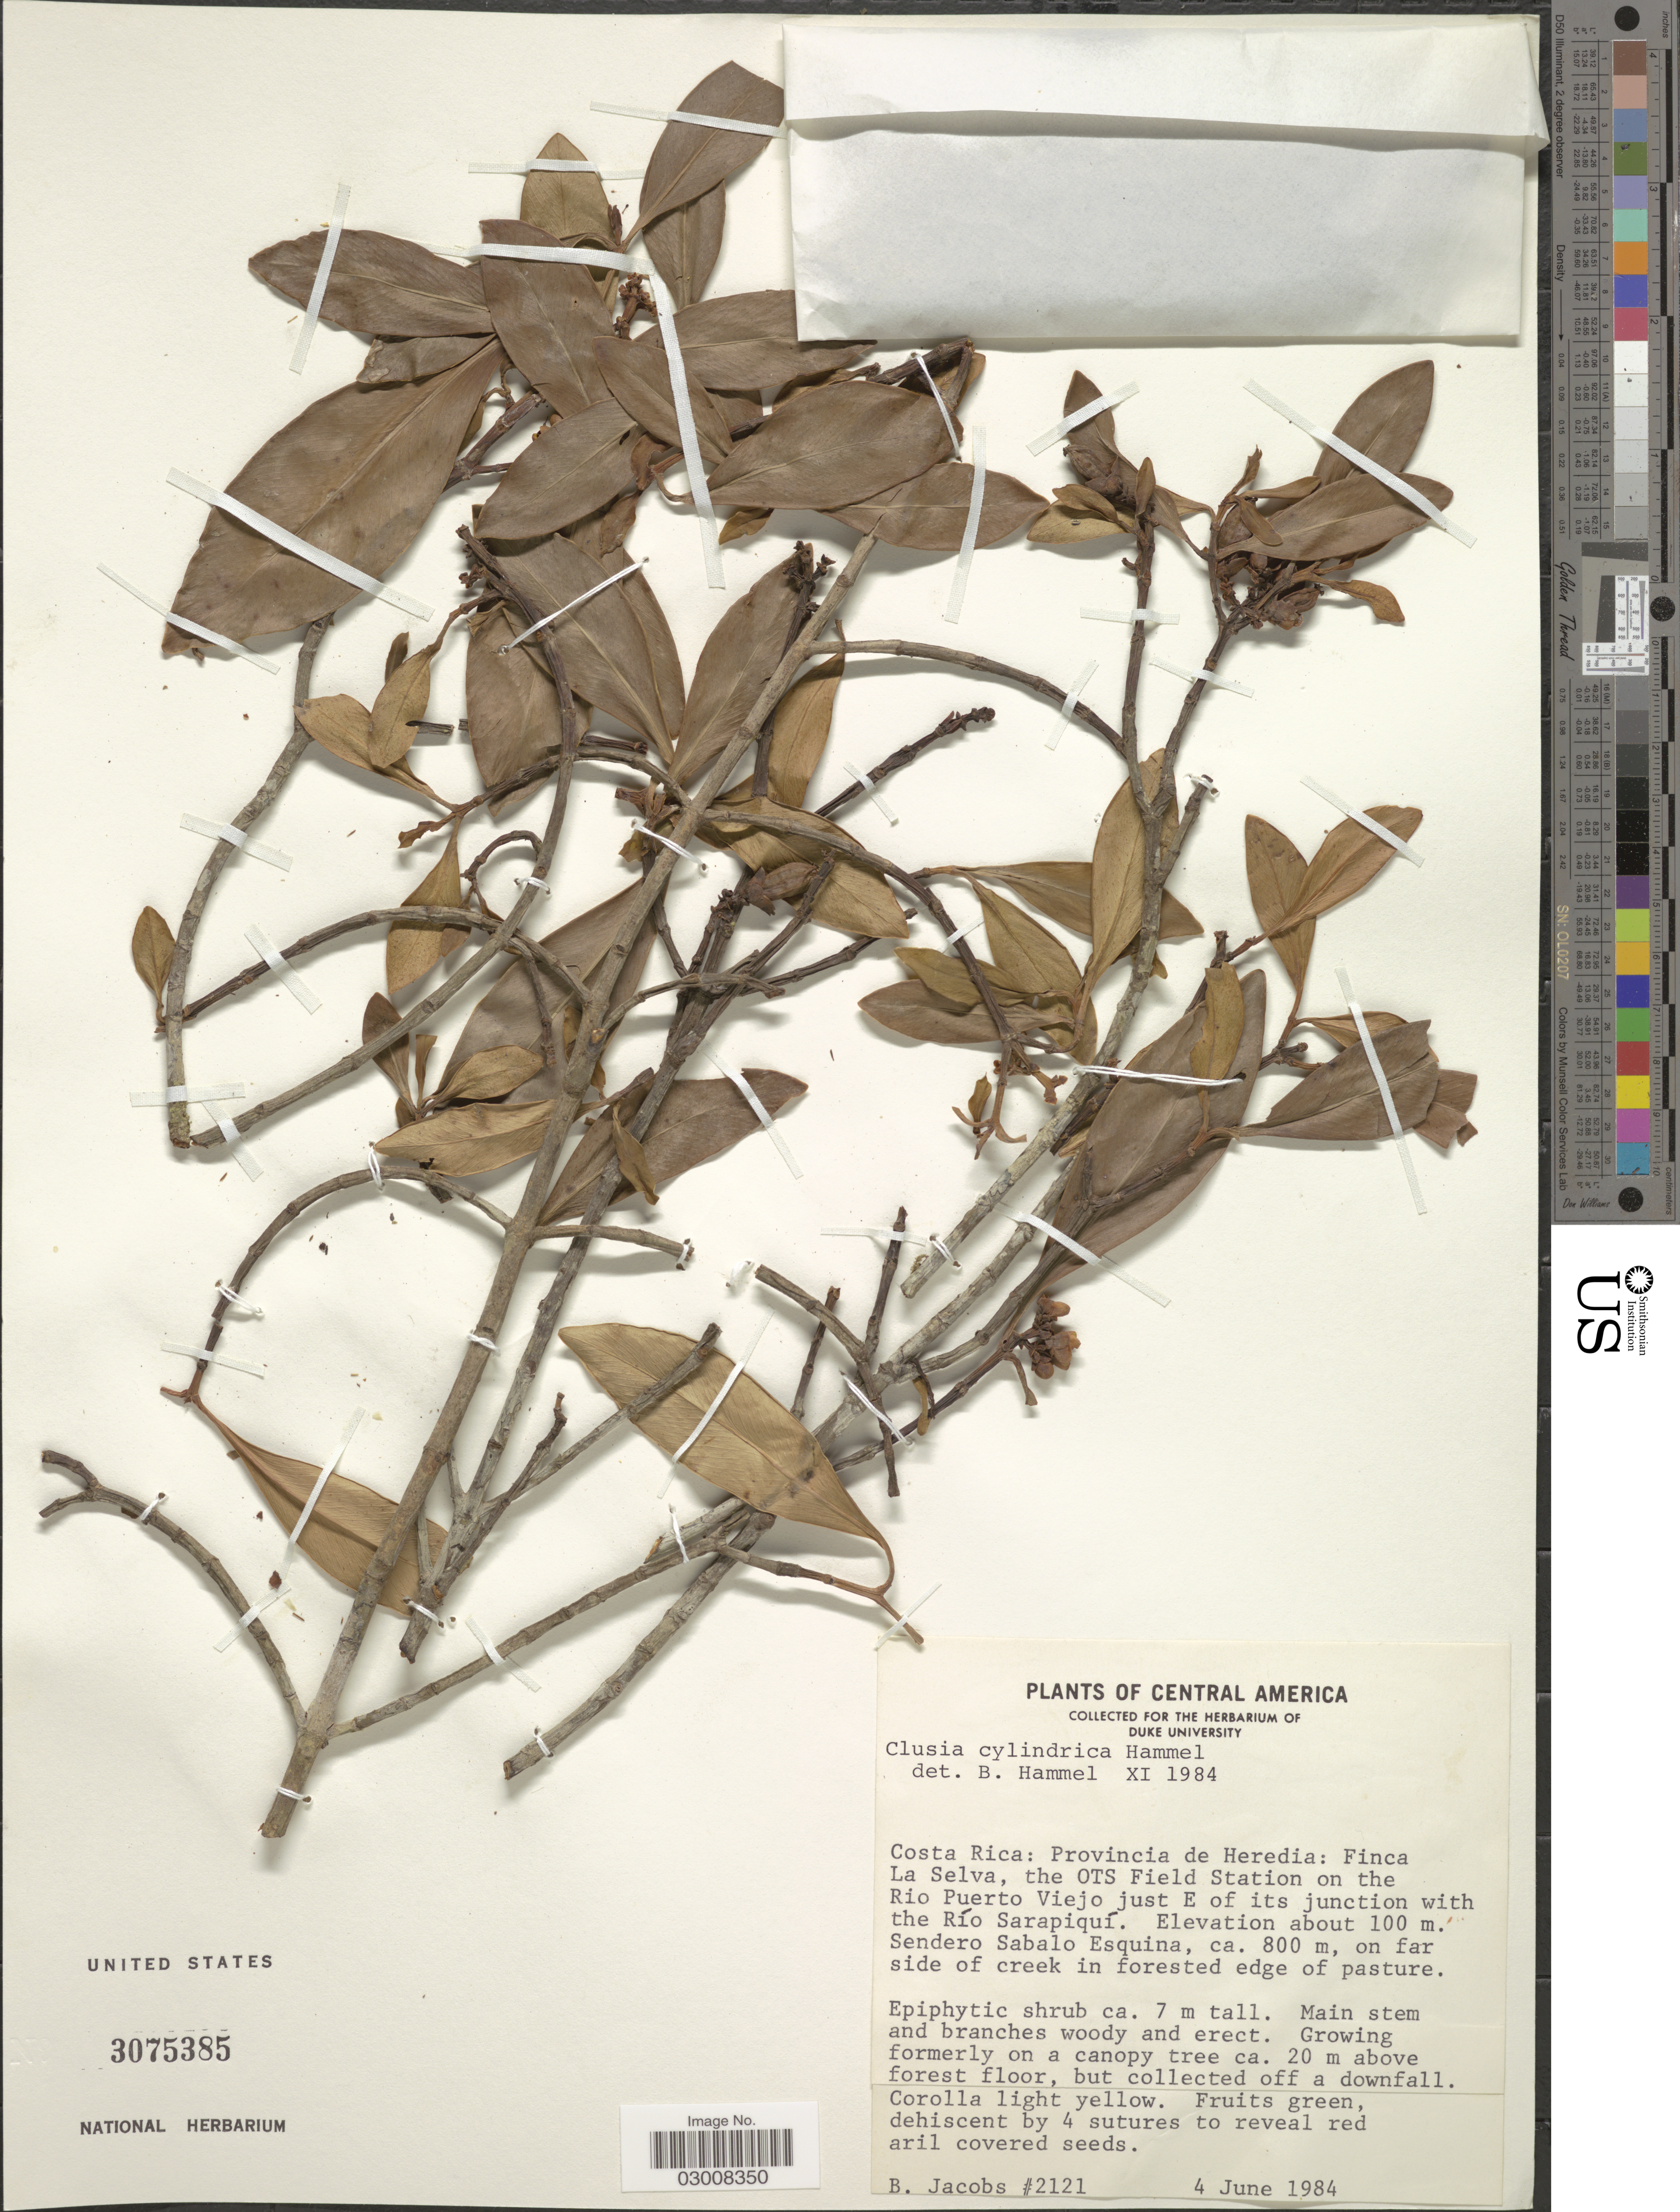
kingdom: Plantae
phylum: Tracheophyta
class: Magnoliopsida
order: Malpighiales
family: Clusiaceae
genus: Clusia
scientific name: Clusia cylindrica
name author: Hammel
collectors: B. Jacobs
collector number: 2121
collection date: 1984-06-04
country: Costa Rica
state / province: Heredia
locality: Finca La Selva, the OTS Field Station on the Rio Puerto Viejo just E of its junction with the Río Sarapiquí. Sendero Sabalo Esquina, ca. 800 m, on far side creek in forested edge of pasture.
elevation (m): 100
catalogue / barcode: US 3075385